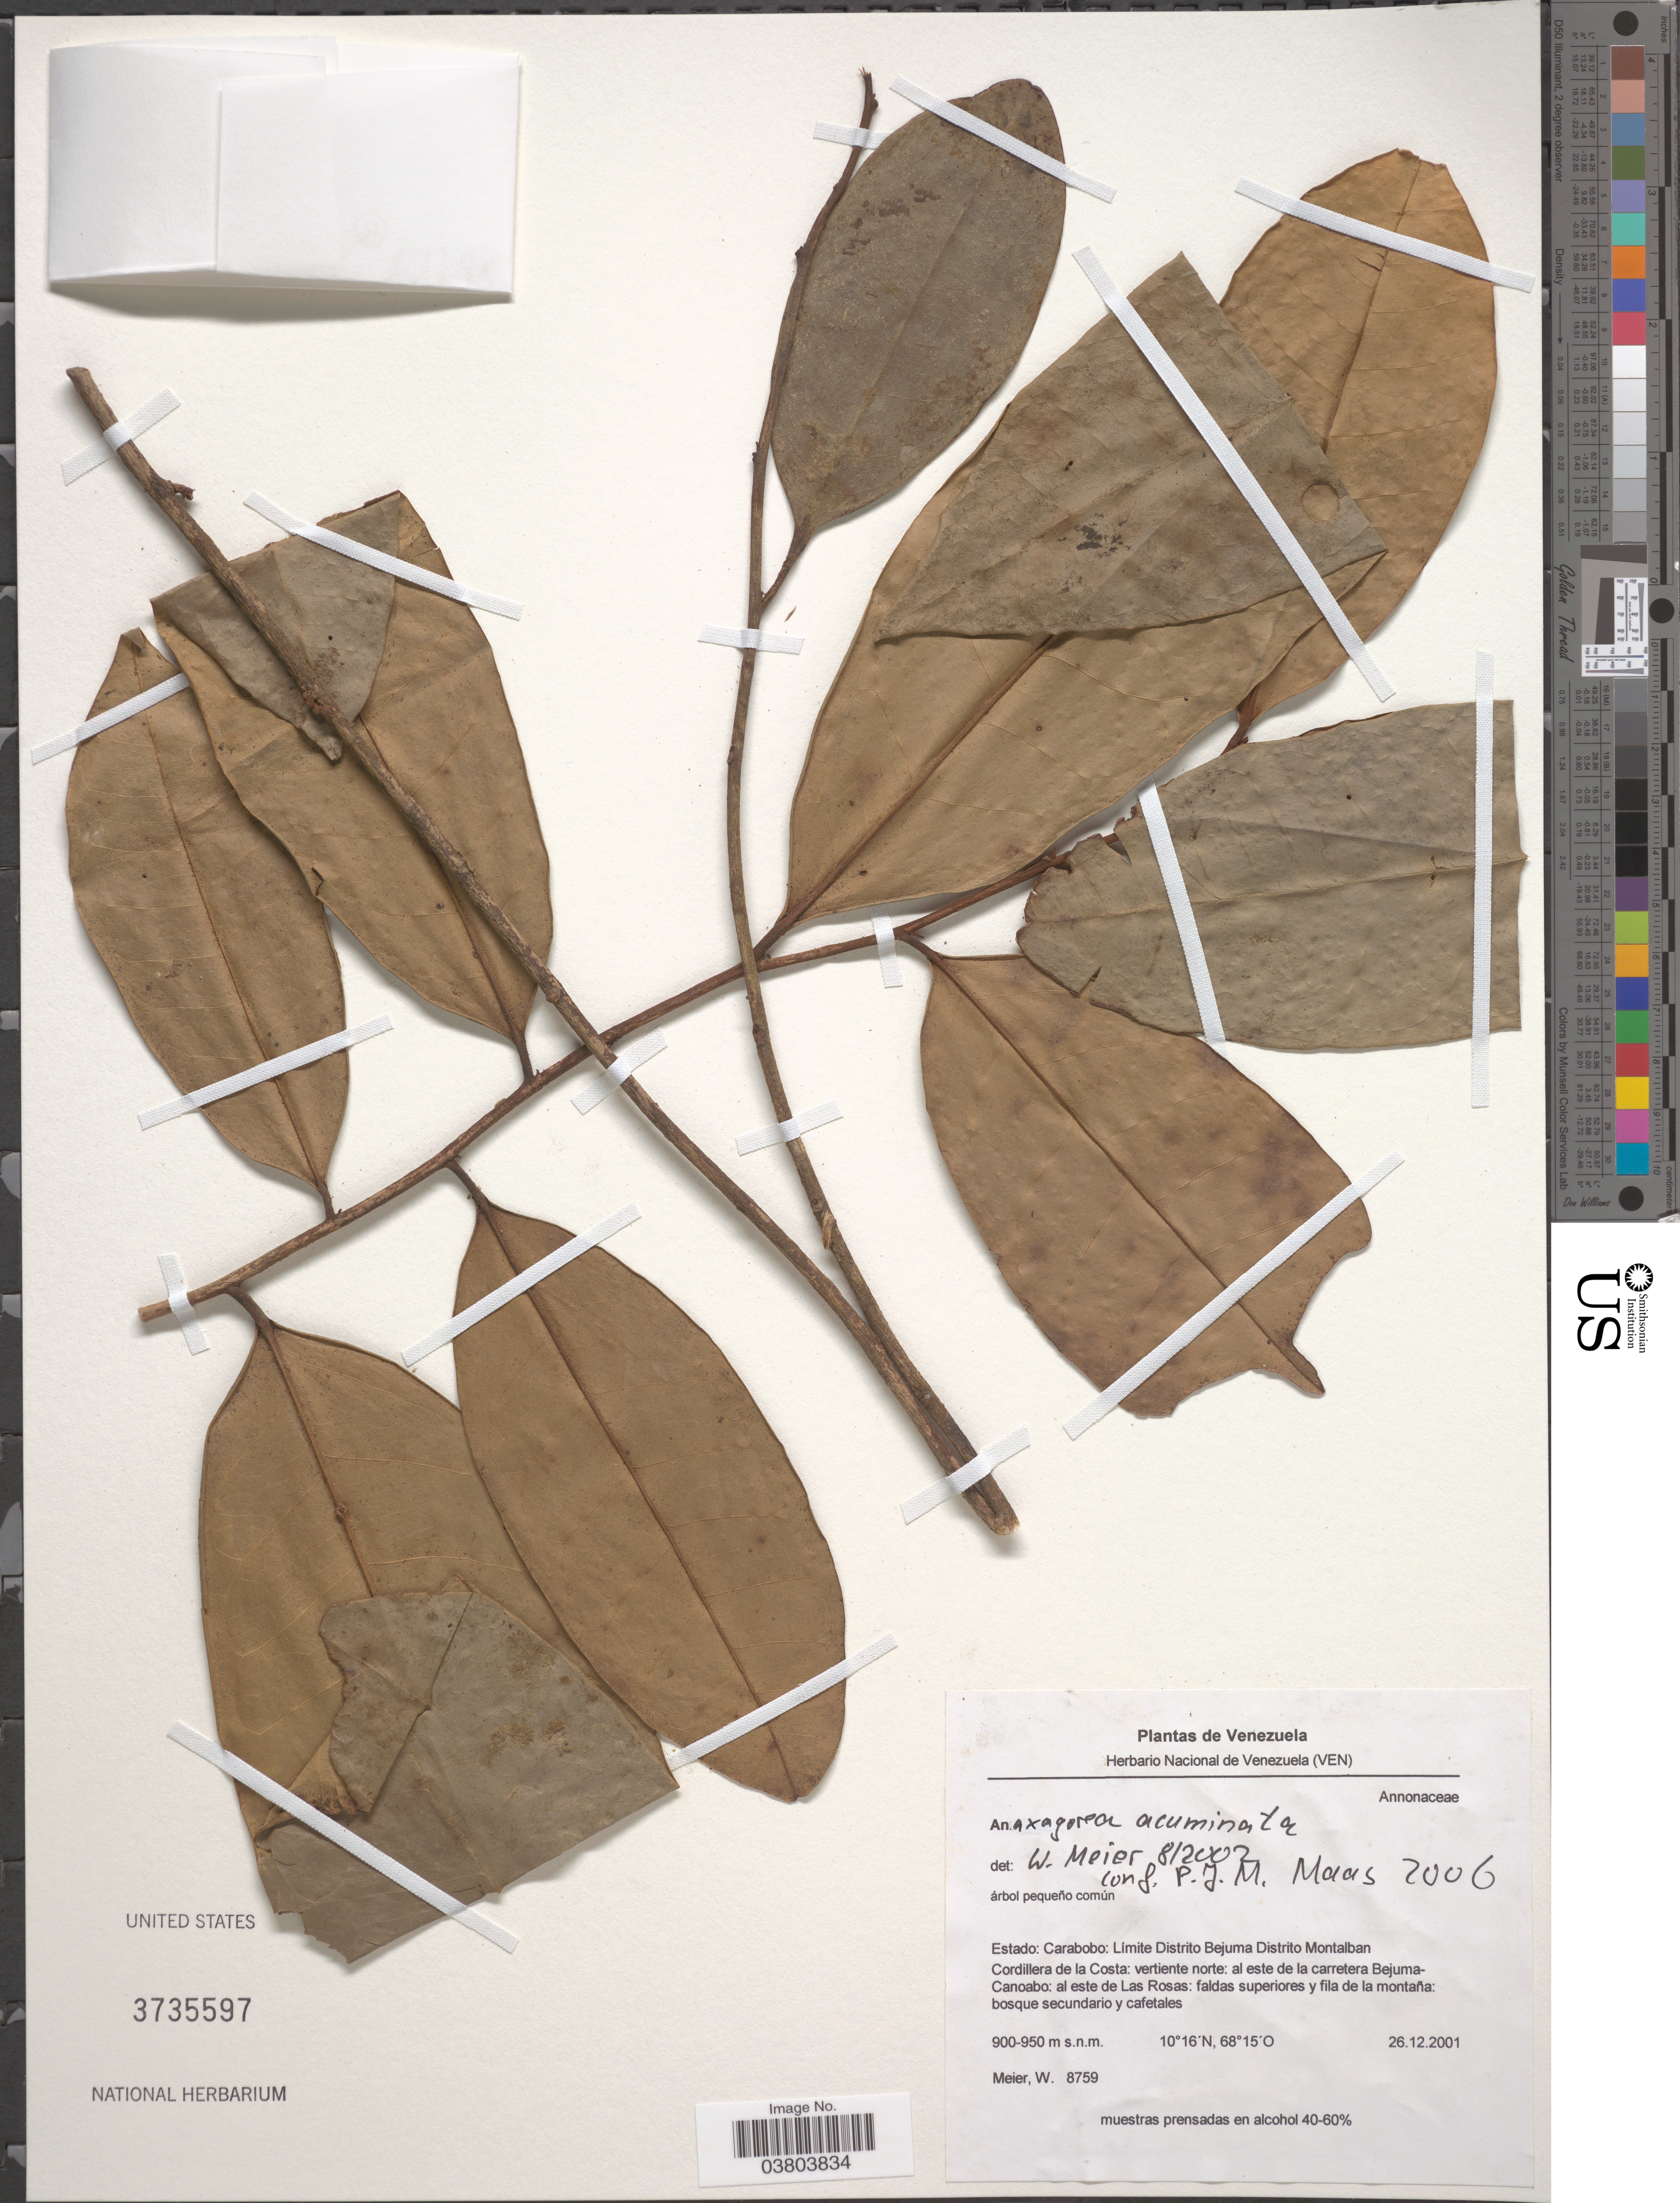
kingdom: Plantae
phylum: Tracheophyta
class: Magnoliopsida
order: Magnoliales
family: Annonaceae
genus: Anaxagorea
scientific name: Anaxagorea acuminata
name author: (Dunal) A. DC.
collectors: W. Meier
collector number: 8759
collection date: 2001-12-26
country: Venezuela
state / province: Carabobo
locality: Límite Distrito Bejuma Distrito Montalban. Cordillera de la Costa: vertiente norte: al este de la carretera Bejuma-Canoabo: al este de Las Rosas.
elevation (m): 900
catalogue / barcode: US 3735597